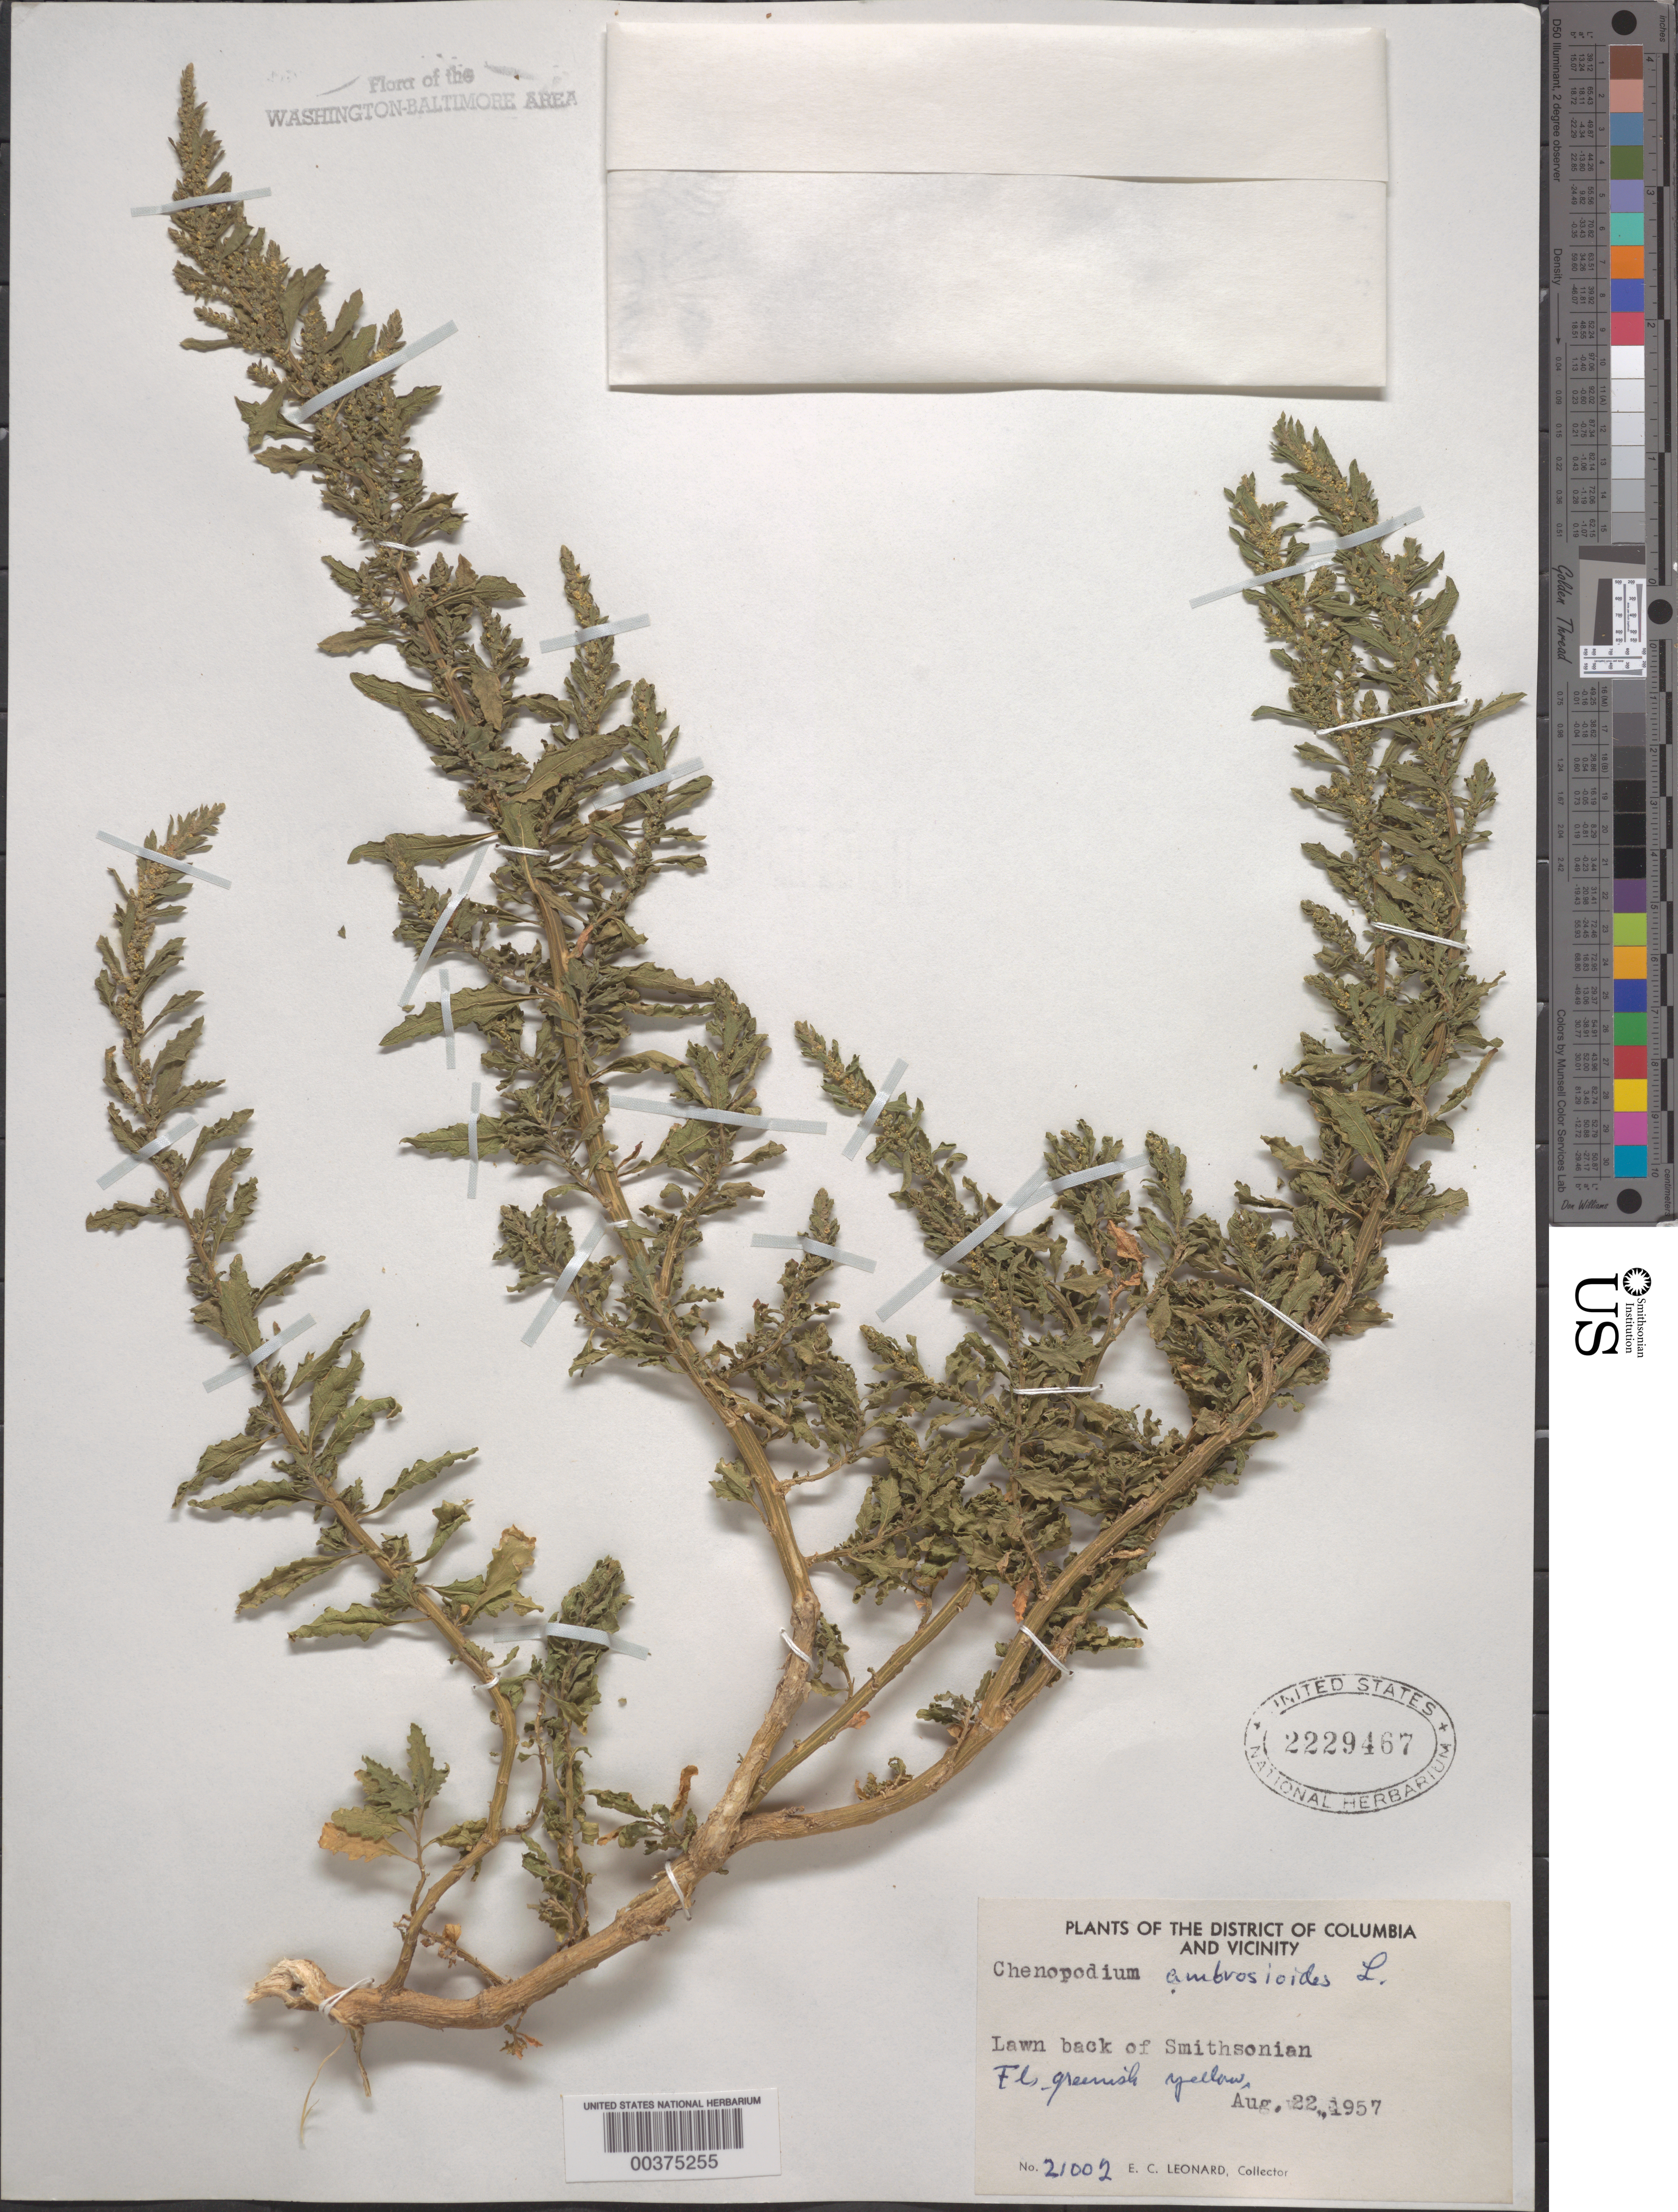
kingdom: Plantae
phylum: Tracheophyta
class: Magnoliopsida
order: Caryophyllales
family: Amaranthaceae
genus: Chenopodium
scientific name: Chenopodium ambrosioides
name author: L.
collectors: E. C. Leonard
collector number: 21002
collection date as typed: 22 Aug 1957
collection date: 1957-08-22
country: United States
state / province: District of Columbia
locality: Smithsonian Institution grounds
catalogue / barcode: US 2229467